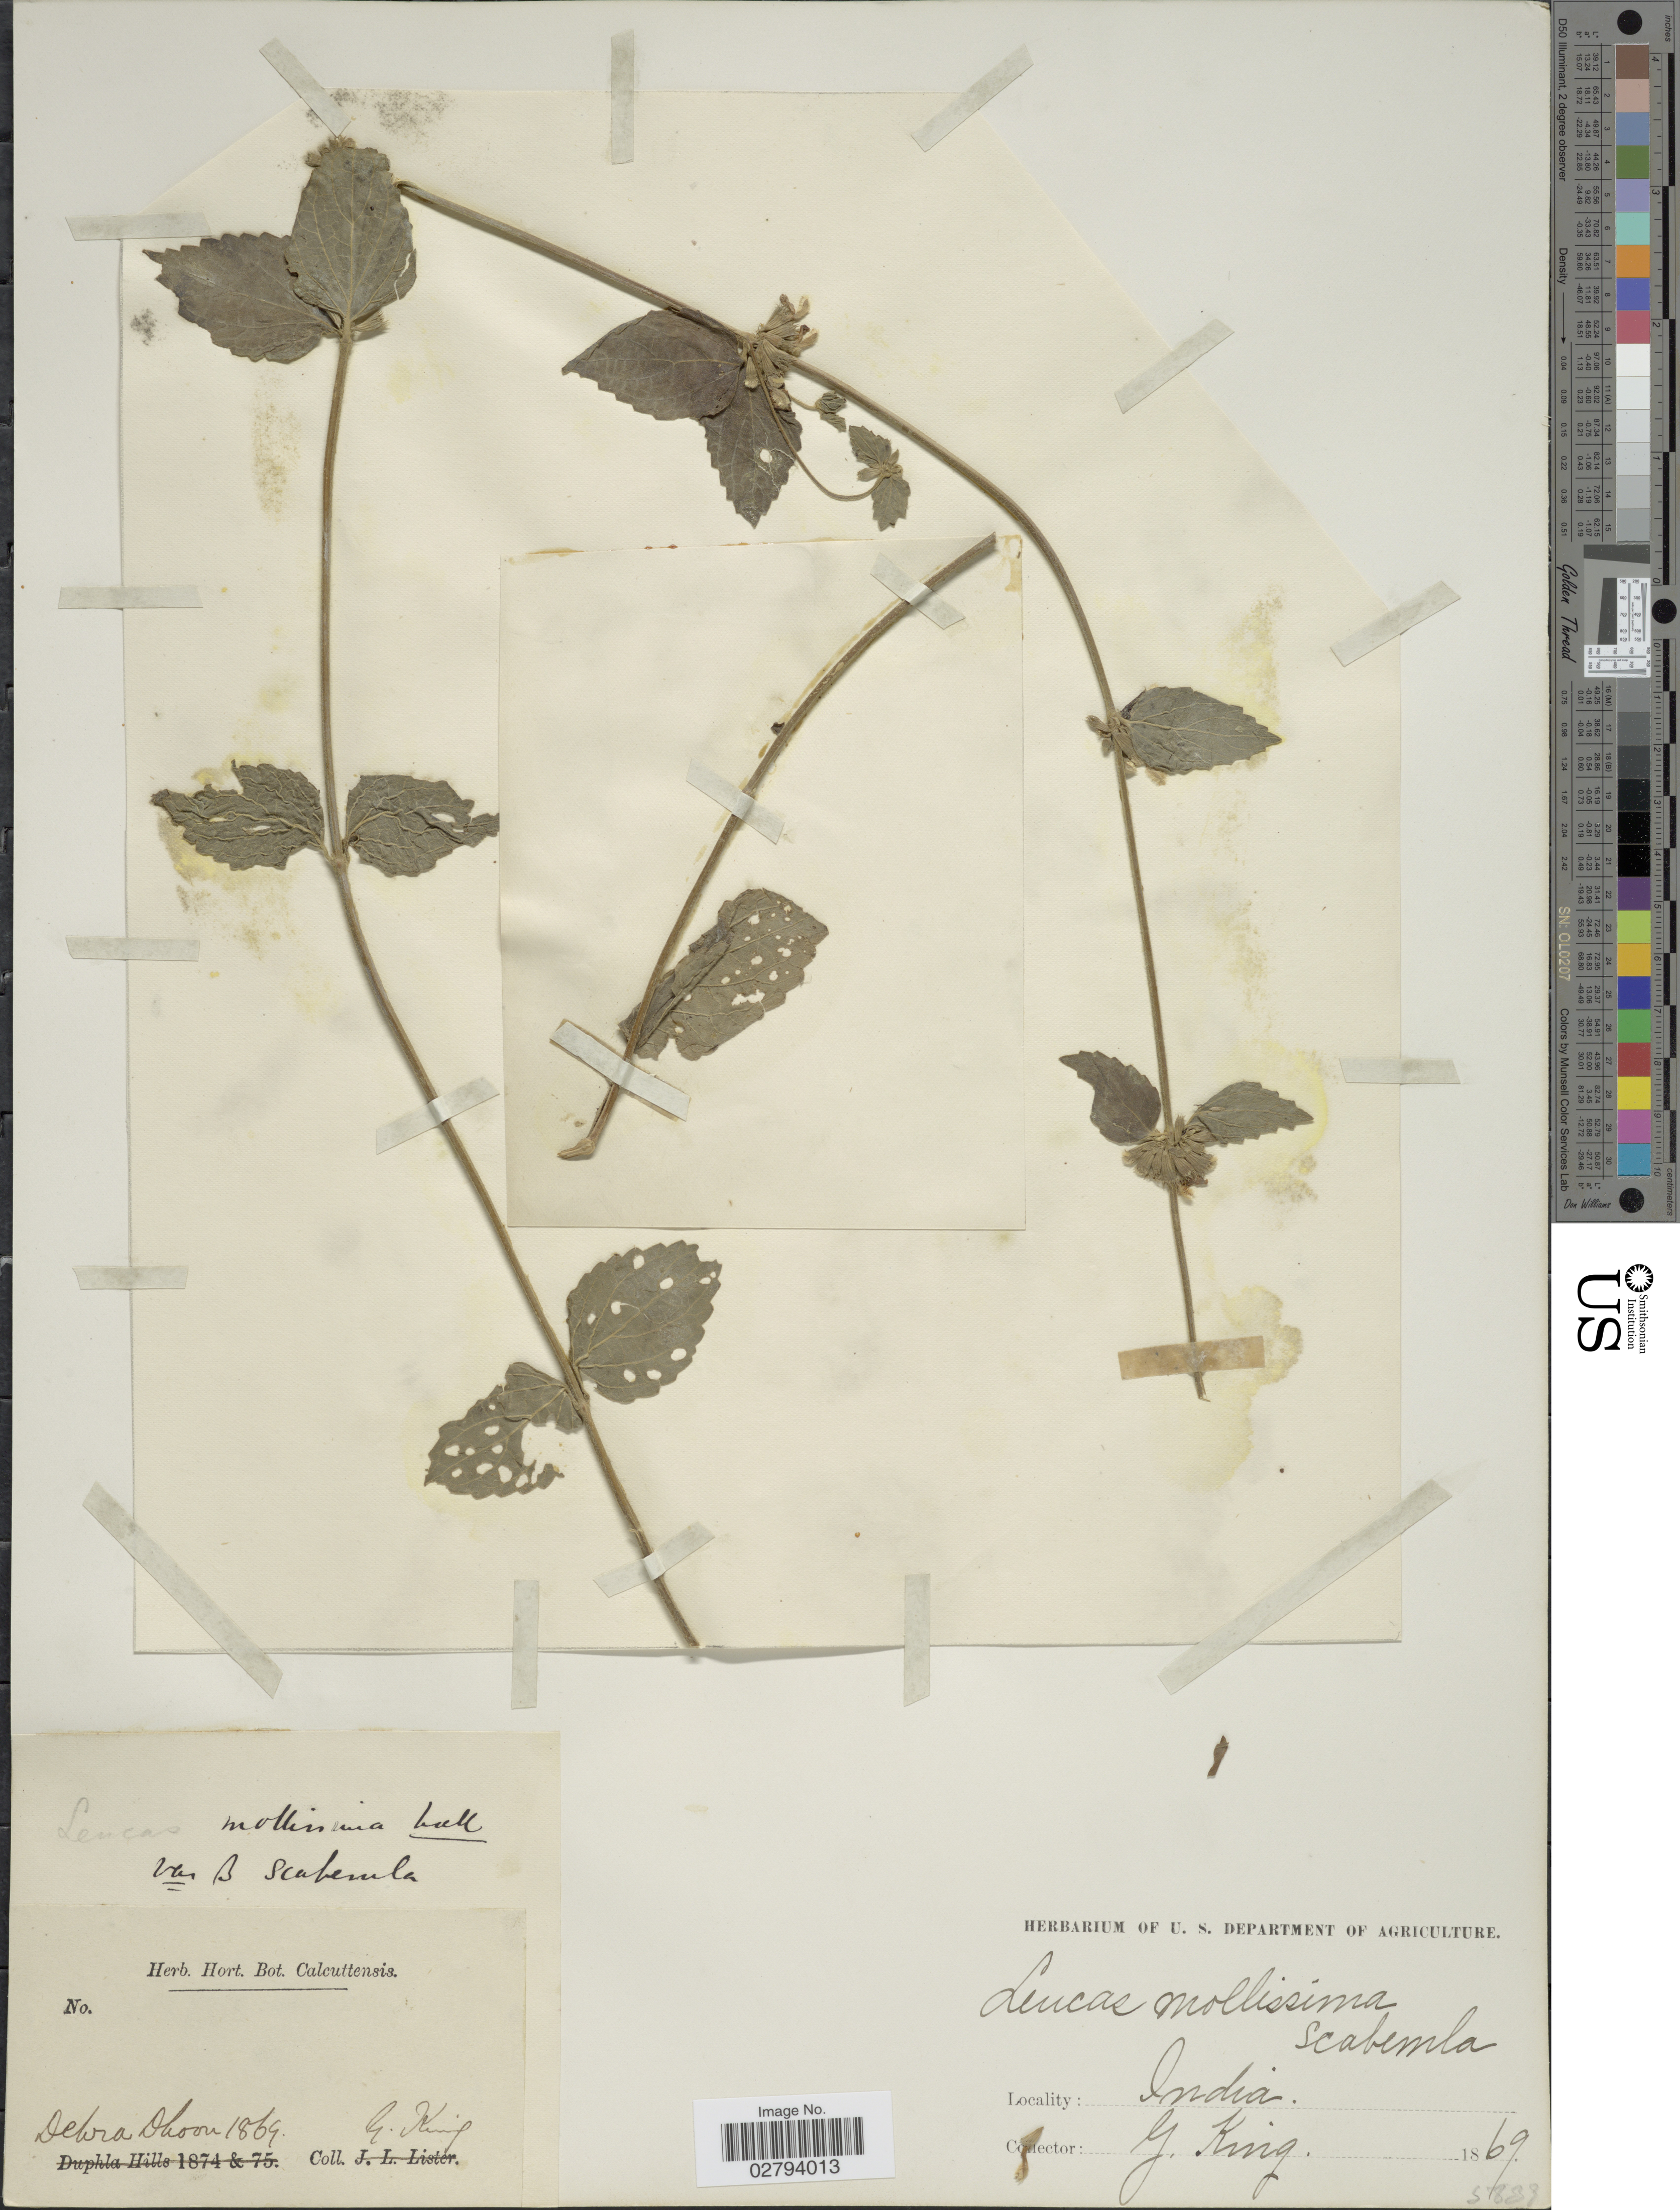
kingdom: Plantae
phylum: Tracheophyta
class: Magnoliopsida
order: Lamiales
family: Lamiaceae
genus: Leucas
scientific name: Leucas mollissima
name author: Gürke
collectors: G. King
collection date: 1869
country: India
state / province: Uttarakhand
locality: Dehra Dhoon.